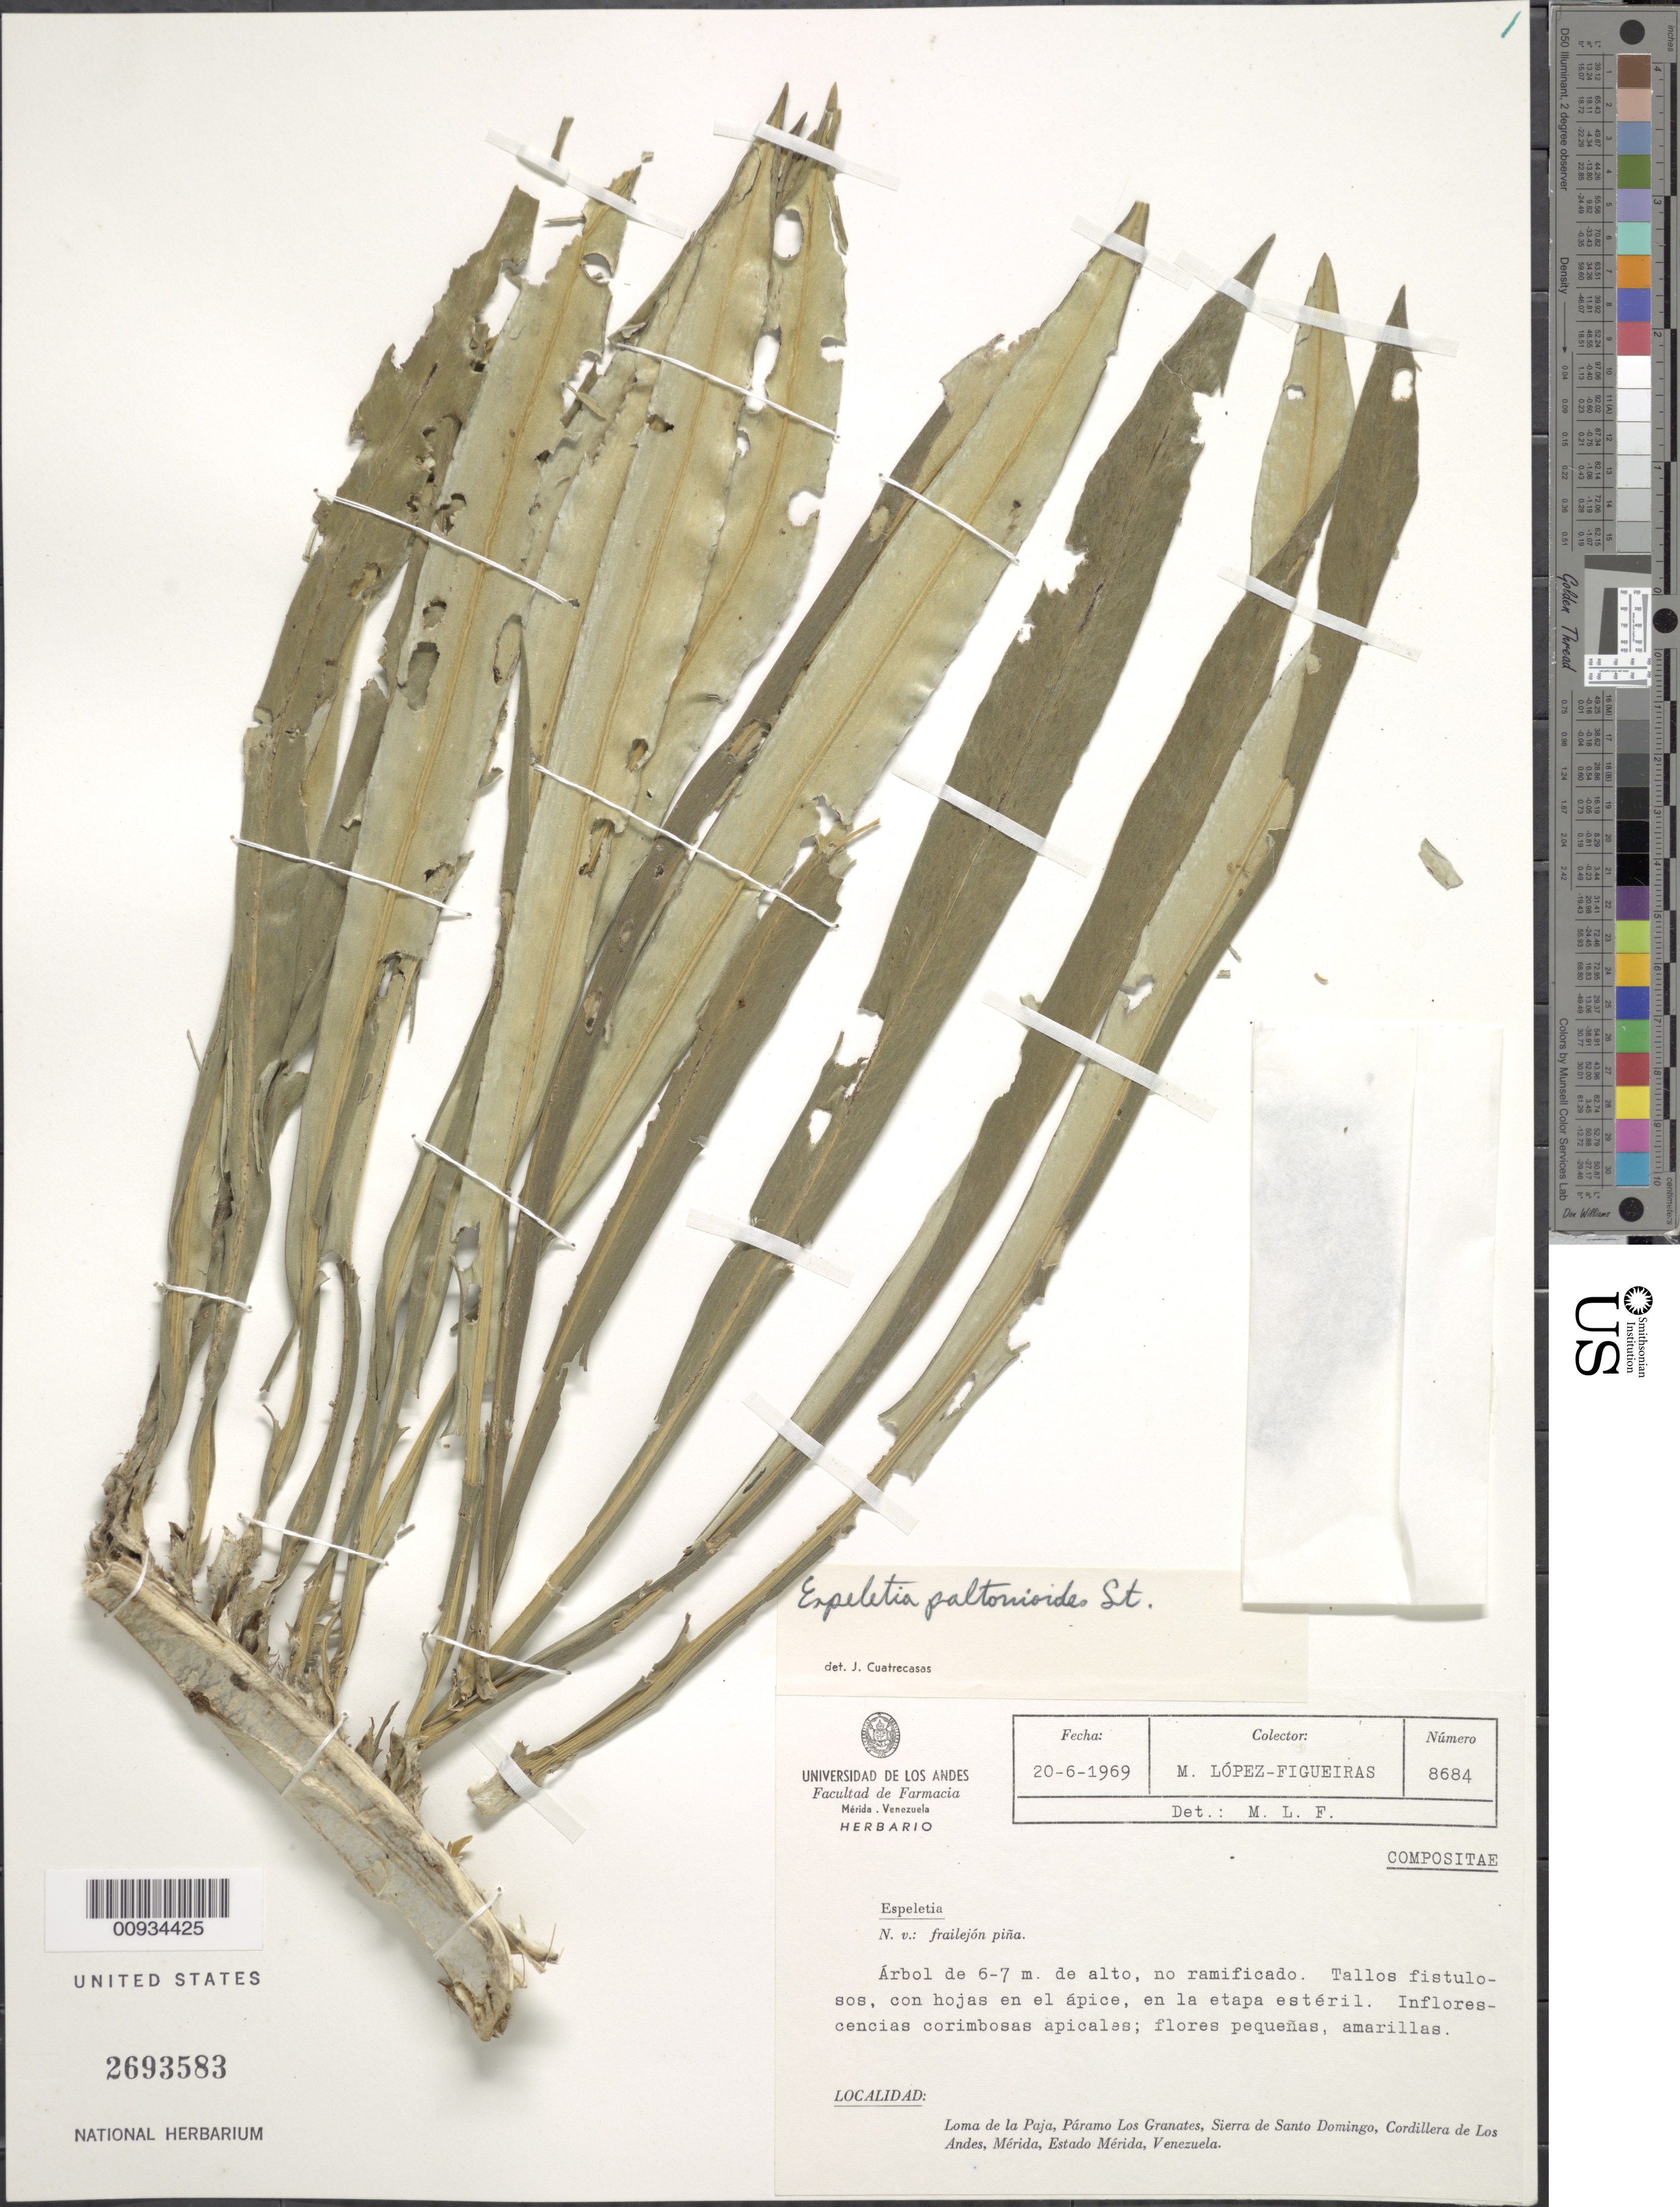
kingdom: Plantae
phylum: Tracheophyta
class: Magnoliopsida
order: Asterales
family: Asteraceae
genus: Ruilopezia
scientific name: Ruilopezia paltonioides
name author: (Standl.) Cuatrec.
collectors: M. López Figueiras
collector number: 8684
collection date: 1969-06-20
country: Venezuela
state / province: Mérida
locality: Loma de la Paja, Paramo Los Granates, Sierra de Santo Domingo, Cordillera de Los Andes, Merida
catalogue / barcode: US 2693583